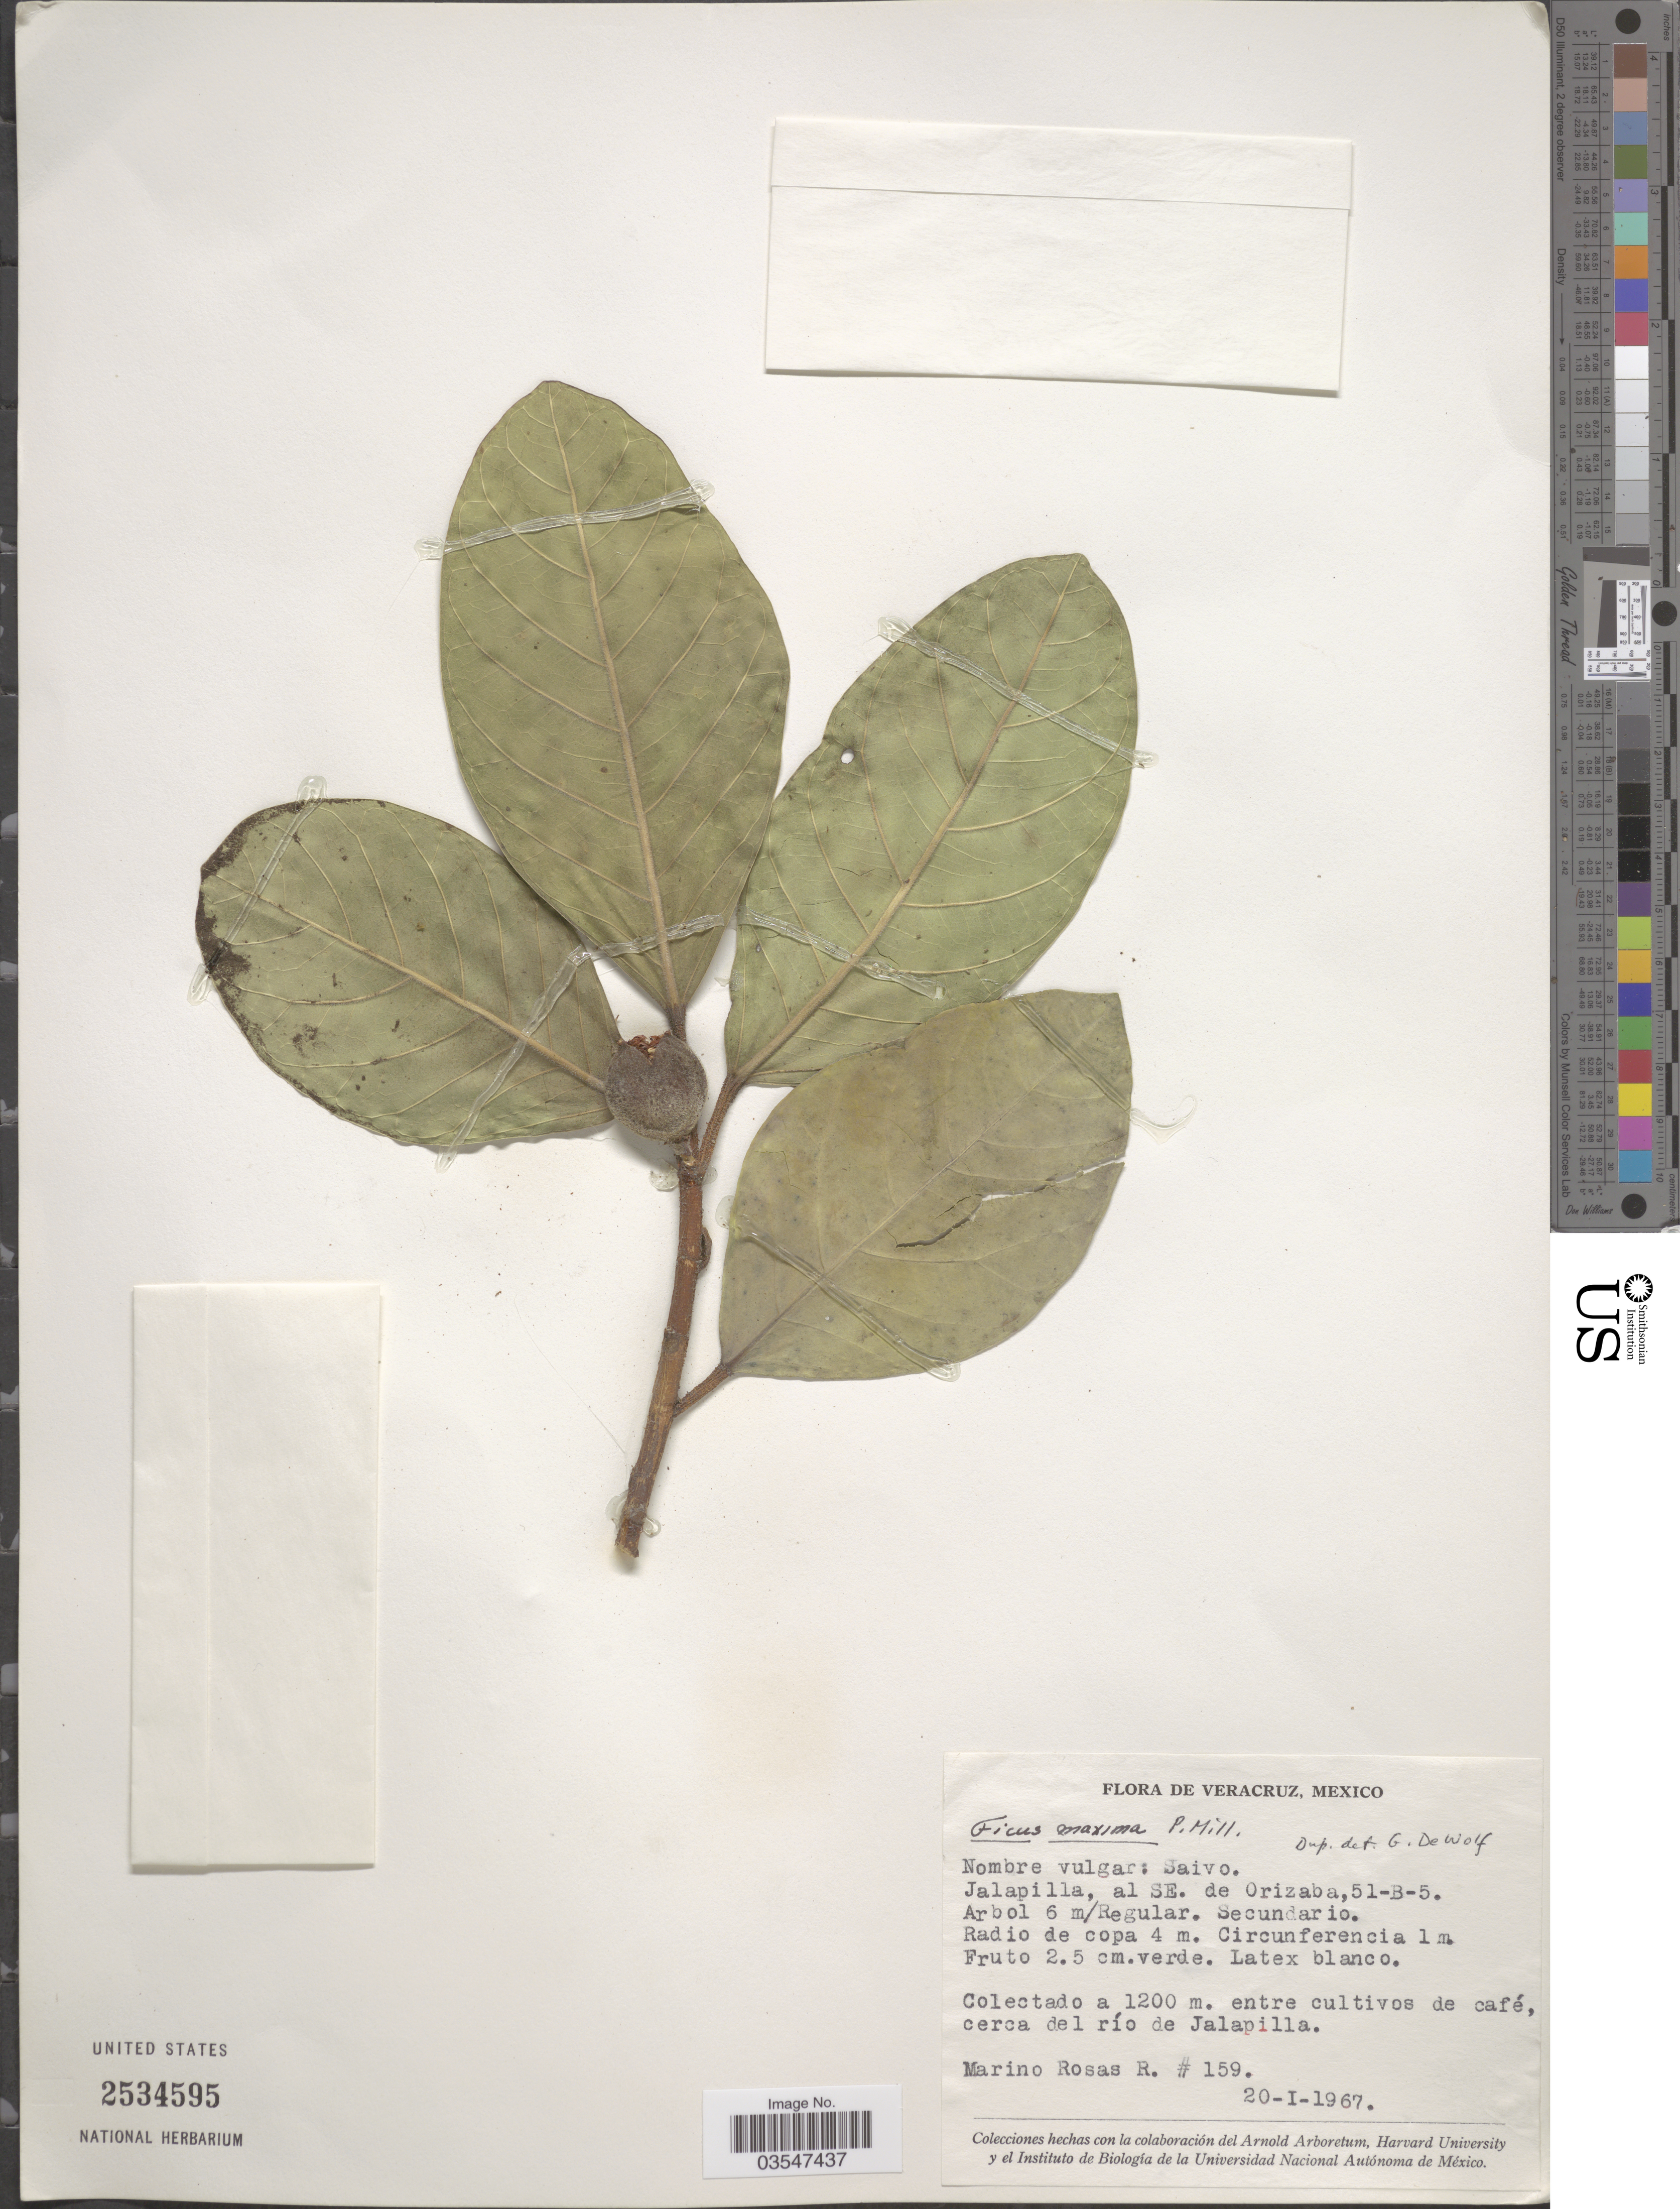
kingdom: Plantae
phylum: Tracheophyta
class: Magnoliopsida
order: Rosales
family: Moraceae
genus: Ficus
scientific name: Ficus maxima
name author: Mill.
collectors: M. Rosas R.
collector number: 159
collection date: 1967-01-20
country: Mexico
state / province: Veracruz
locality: Veracruz. Jalapilla, al SE. de Orizaba, 51-B-5.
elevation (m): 1200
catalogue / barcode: US 2534595